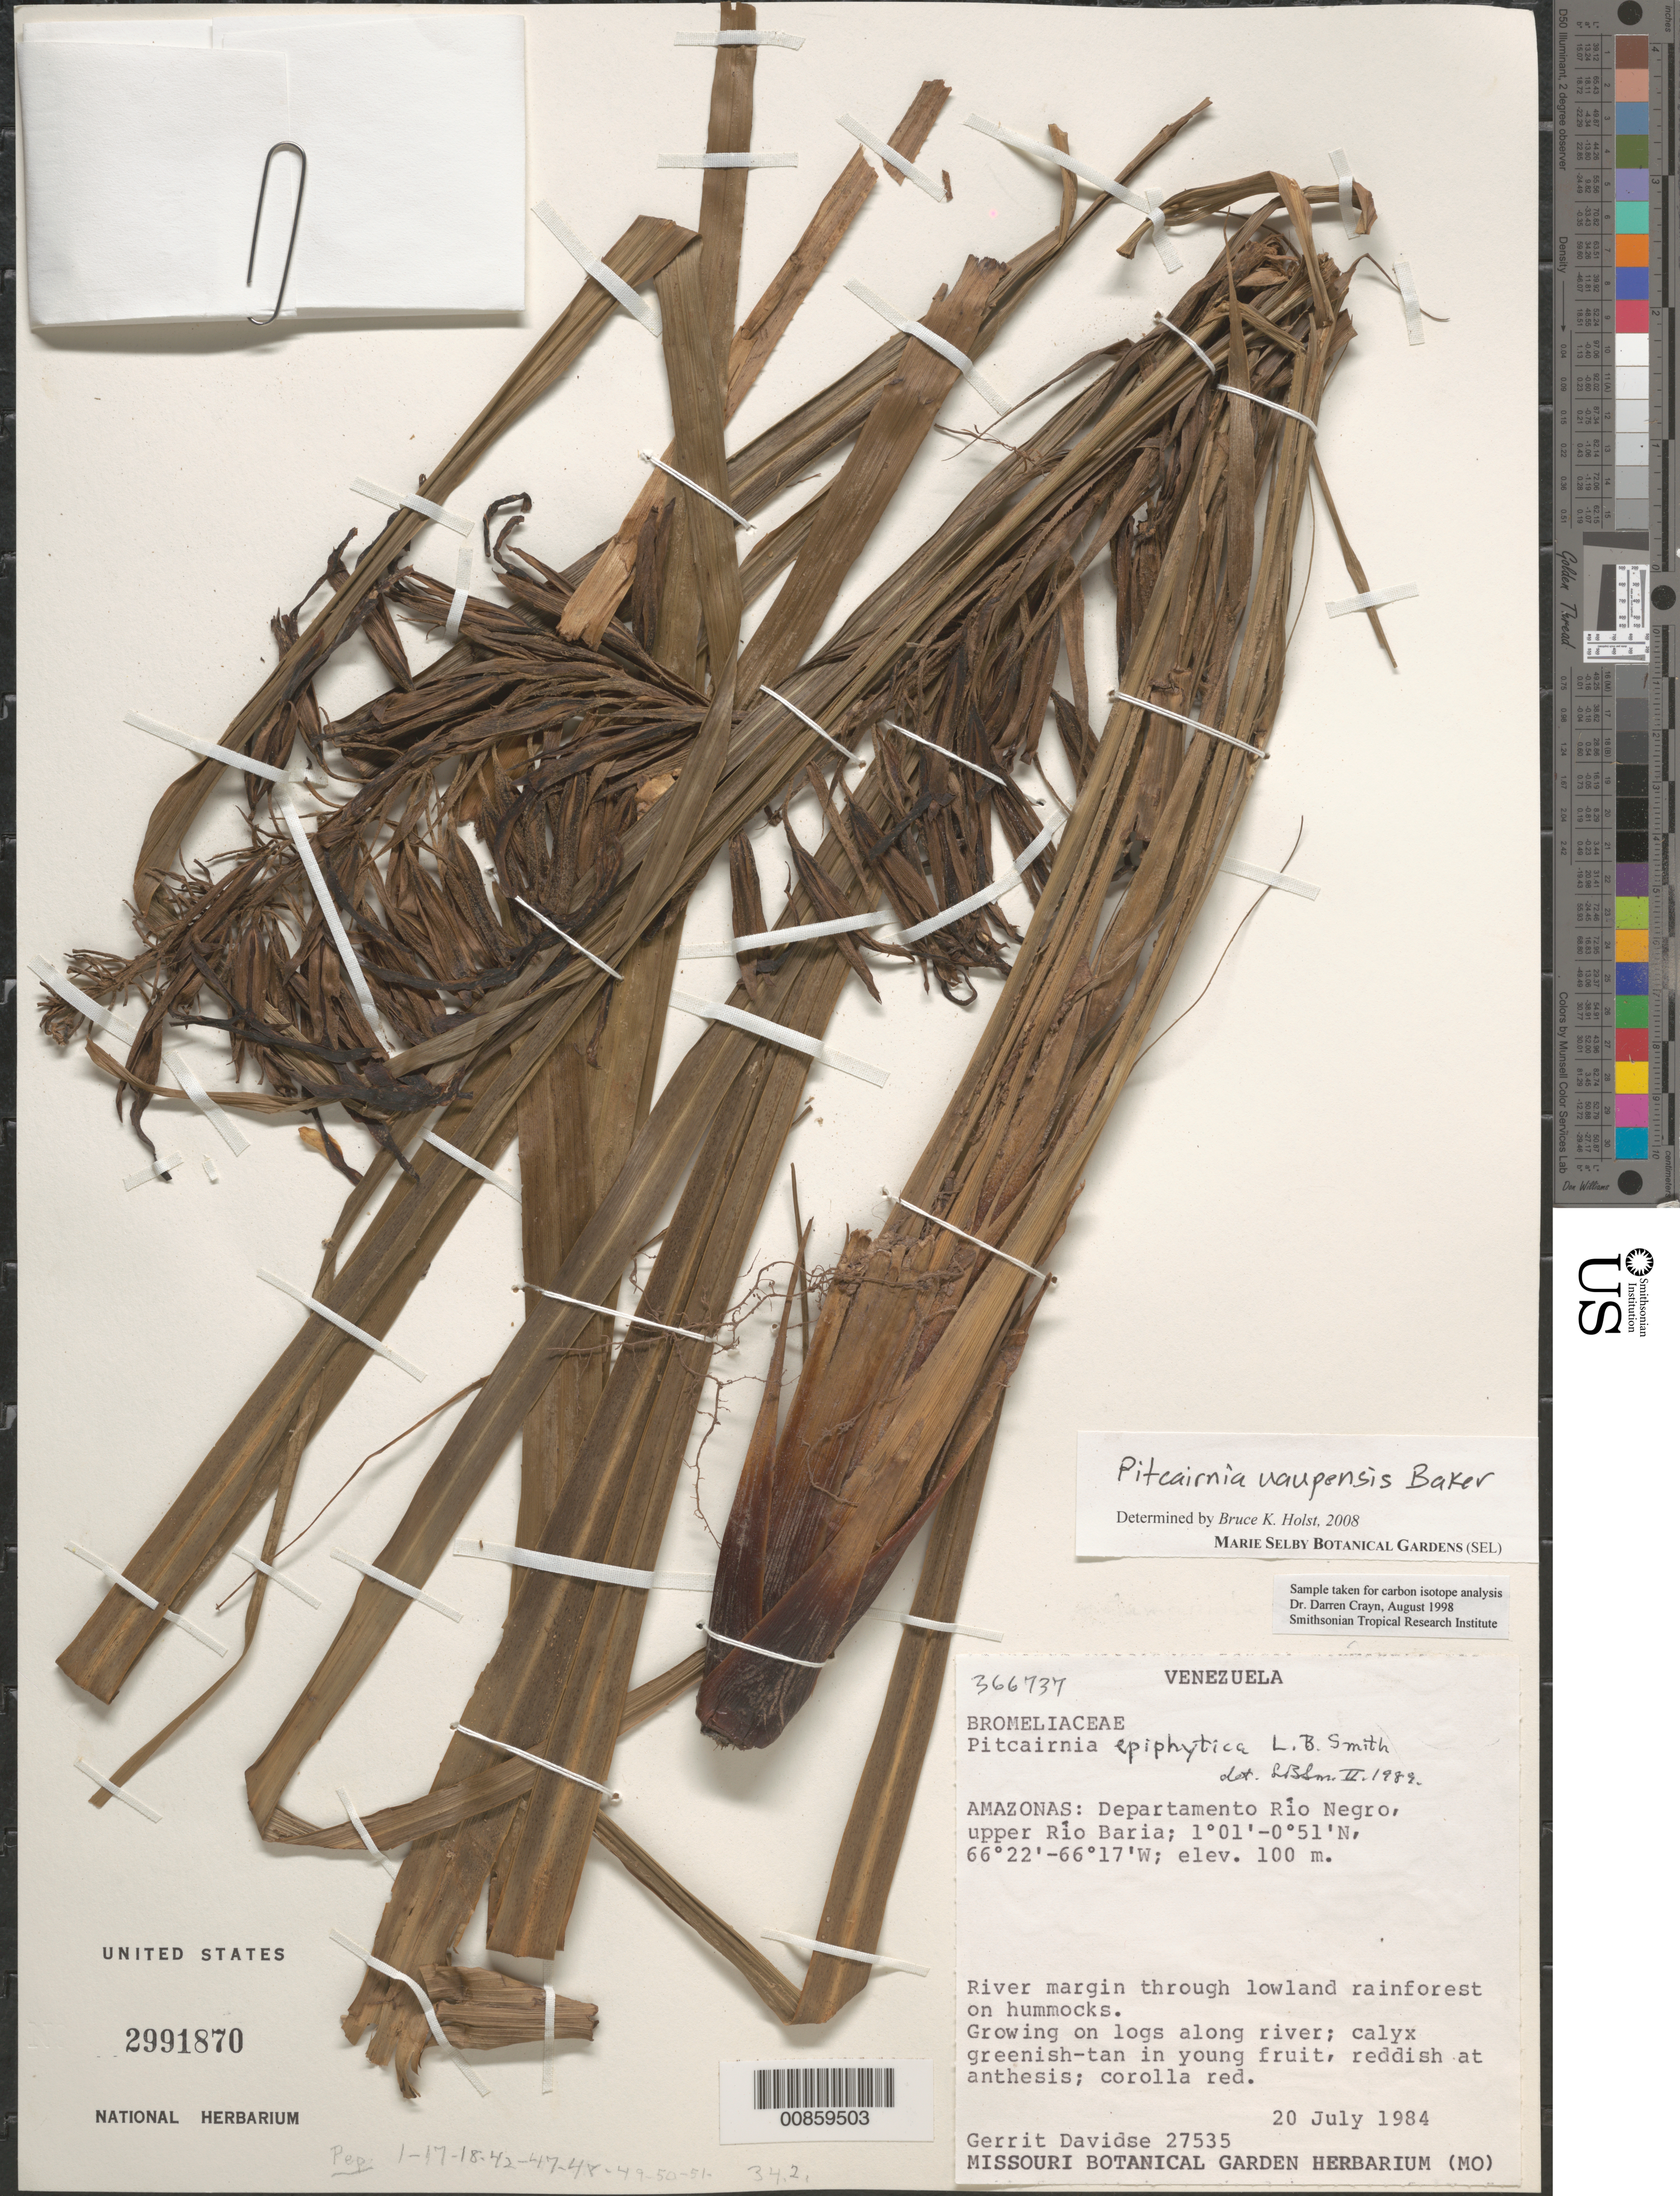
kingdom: Plantae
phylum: Tracheophyta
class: Liliopsida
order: Poales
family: Bromeliaceae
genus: Pitcairnia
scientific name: Pitcairnia uaupensis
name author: Baker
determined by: Holst, Bruce K.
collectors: G. Davidse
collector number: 27535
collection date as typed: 20-Jul-84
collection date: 1984-07-20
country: Venezuela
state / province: Amazonas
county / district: Río Negro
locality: Río Baria, upper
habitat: River margin through lowland rainforest on hummocks; growing on logs along river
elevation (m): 100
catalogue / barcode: US 2991870